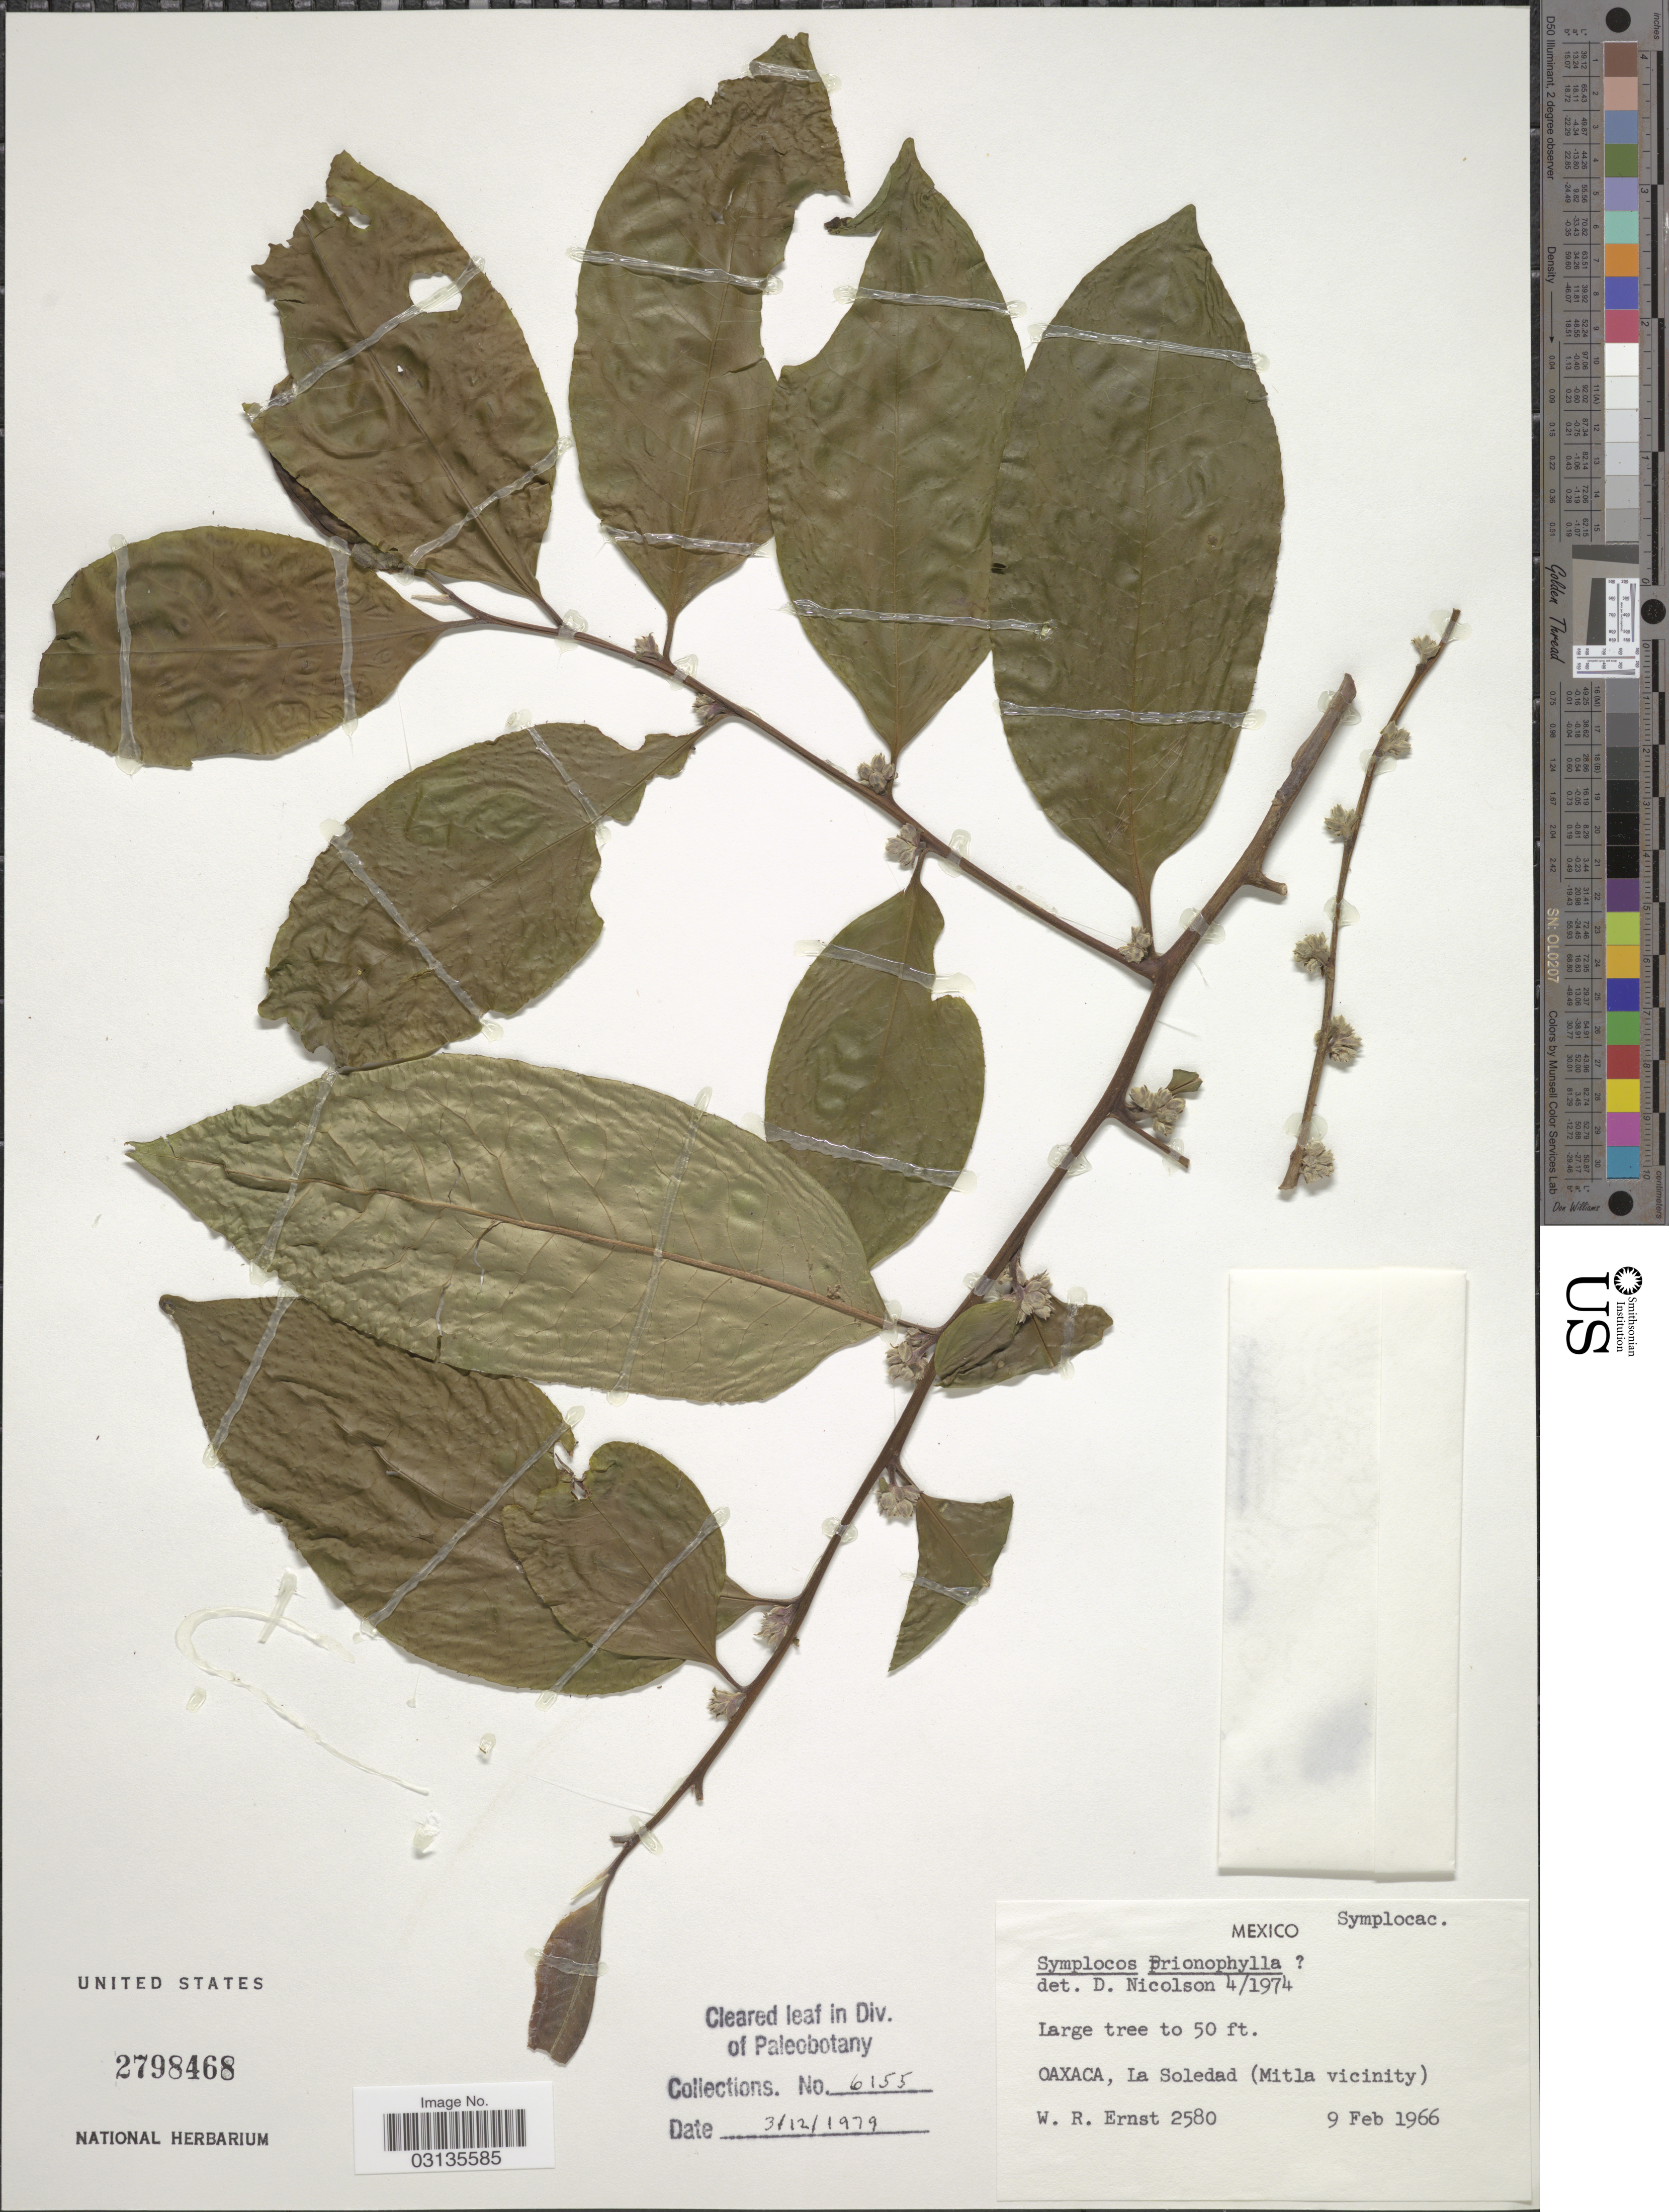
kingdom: Plantae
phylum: Tracheophyta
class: Magnoliopsida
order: Ericales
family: Symplocaceae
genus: Symplocos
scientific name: Symplocos prionophylla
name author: Hemsl.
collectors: W. R. Ernst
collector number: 2580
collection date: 1966-02-09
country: Mexico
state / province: Oaxaca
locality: La Soledad (Mitla vicinity).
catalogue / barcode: US 2798468